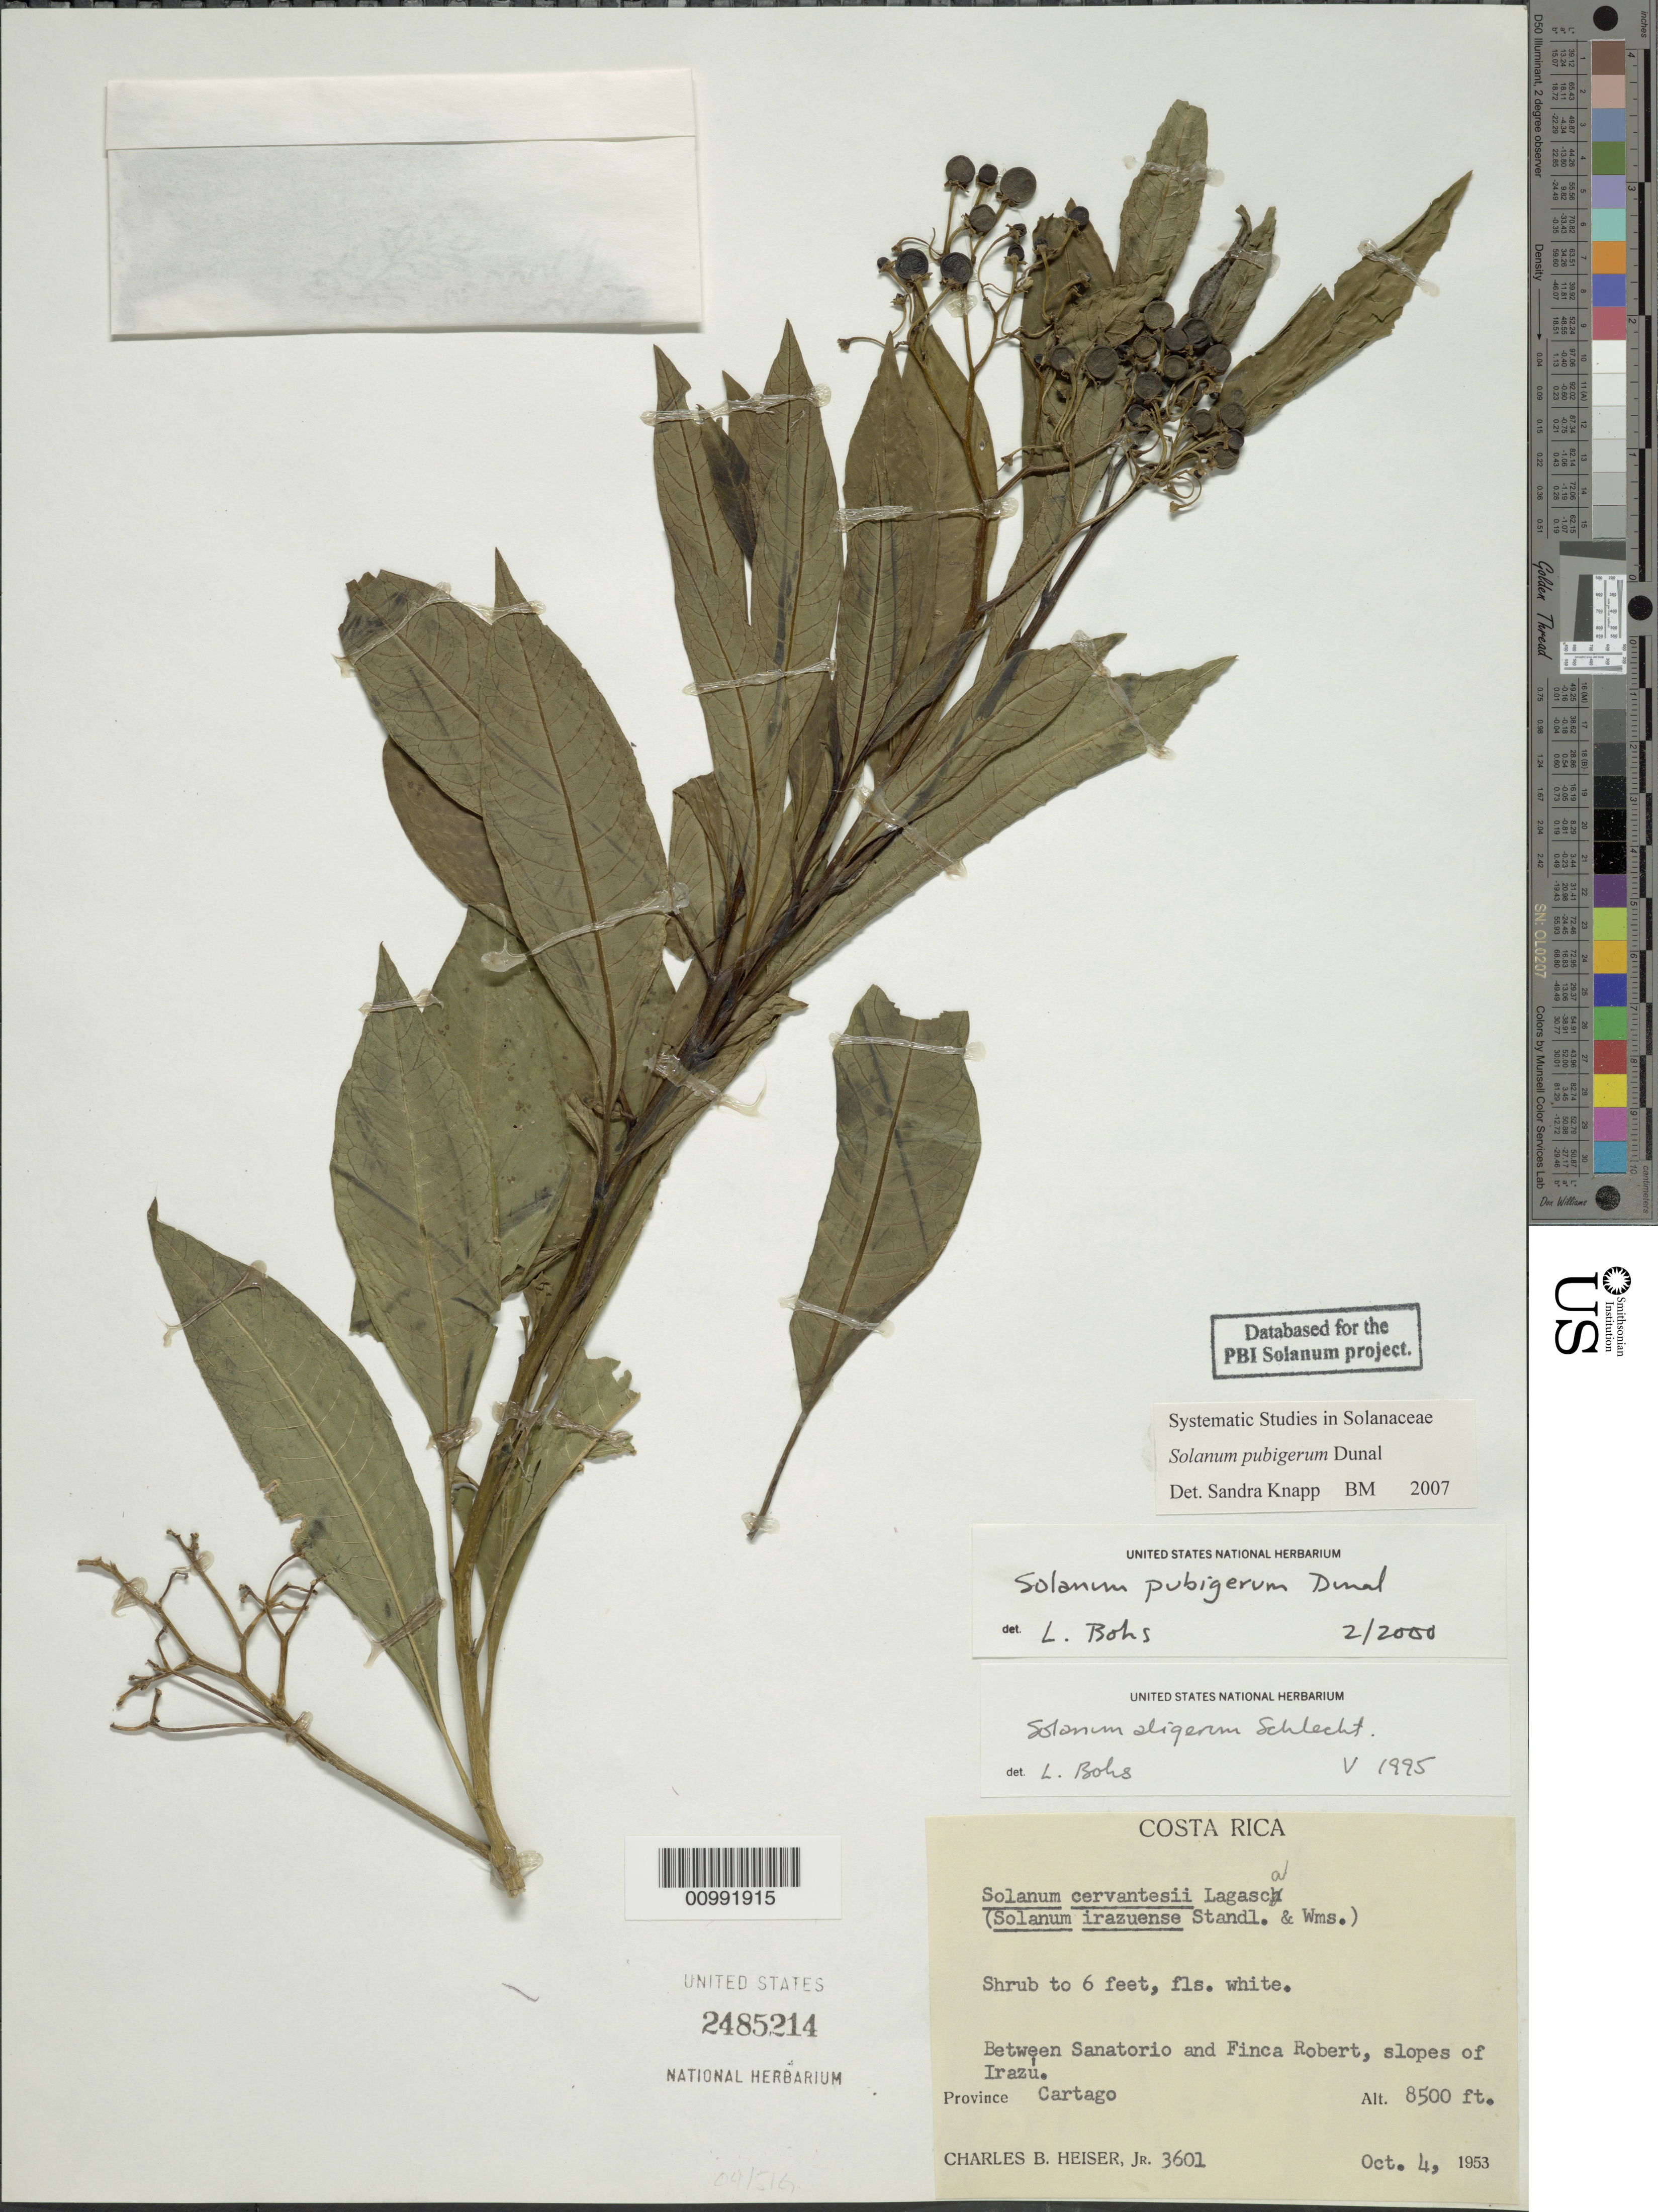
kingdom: Plantae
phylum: Tracheophyta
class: Magnoliopsida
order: Solanales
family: Solanaceae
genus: Solanum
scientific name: Solanum pubigerum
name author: Dunal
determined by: Knapp, S. D.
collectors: C. B. Heiser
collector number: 3601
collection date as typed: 4 Oct 1953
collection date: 1953-10-04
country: Costa Rica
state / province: Cartago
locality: between Sanatorio and Finca Robert, slopes of Irazu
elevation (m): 2591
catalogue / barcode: US 2485214